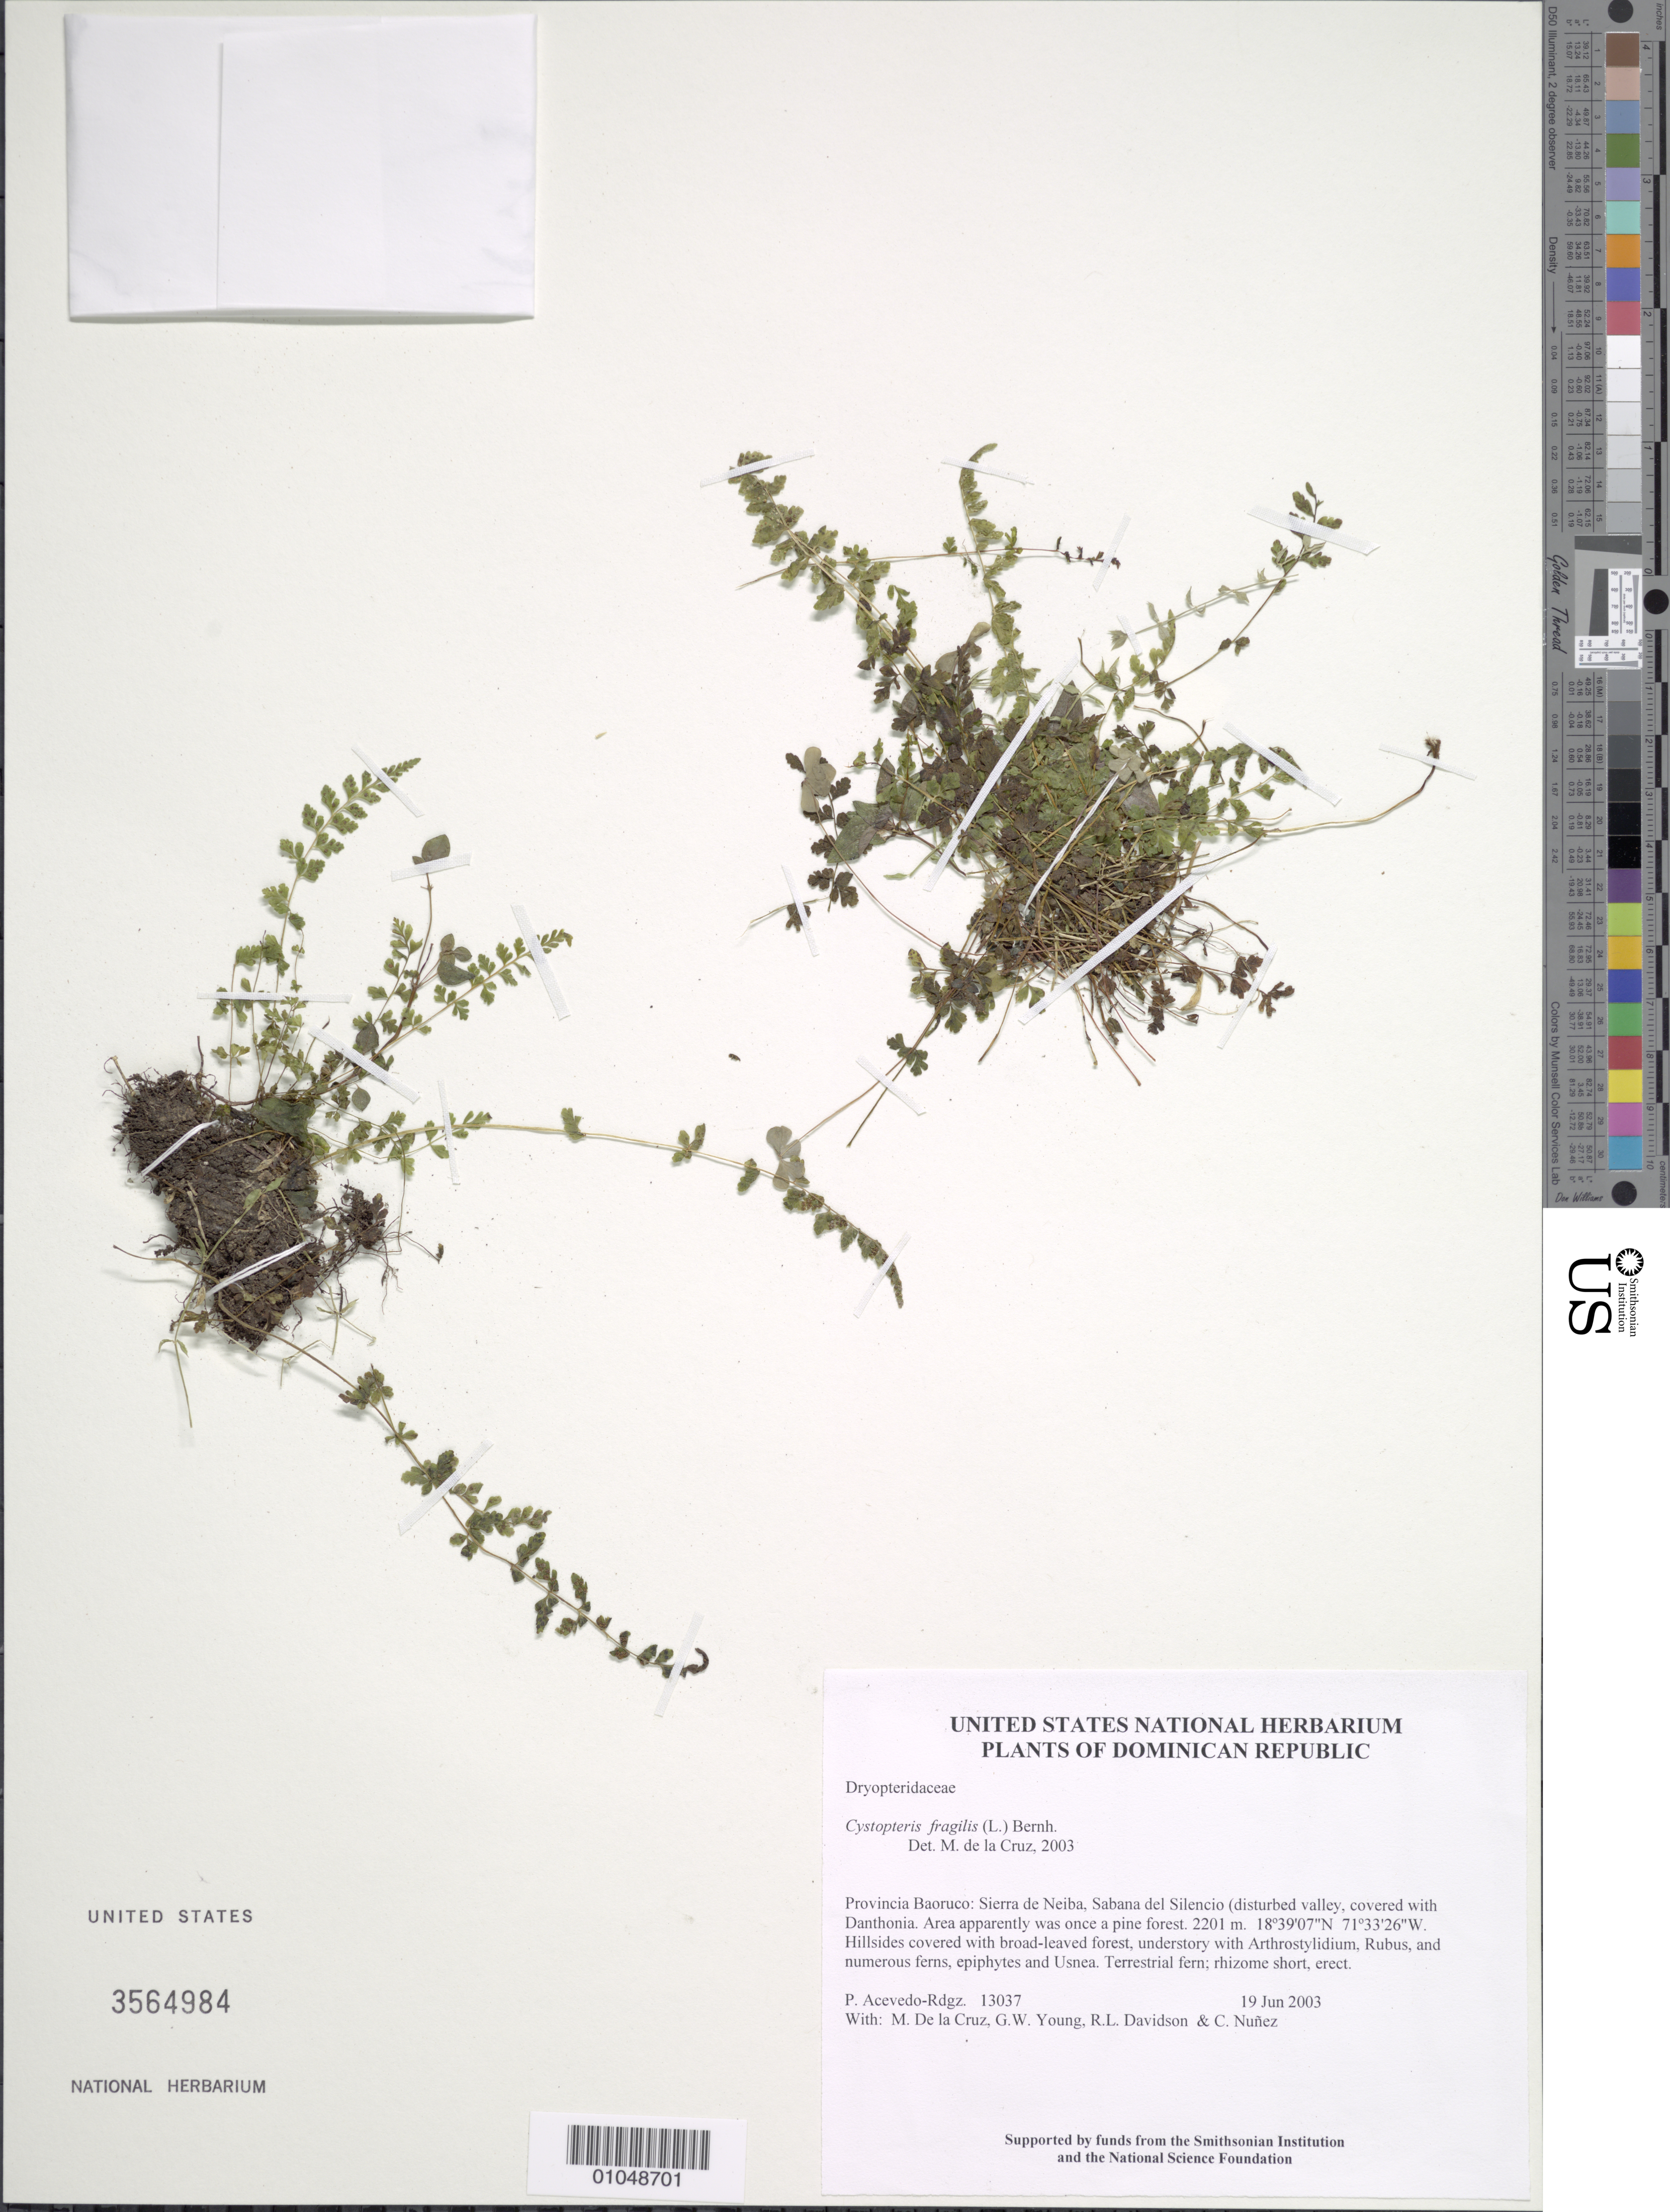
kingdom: Plantae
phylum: Tracheophyta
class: Polypodiopsida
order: Polypodiales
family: Cystopteridaceae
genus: Cystopteris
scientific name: Cystopteris diaphana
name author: (Bory) Blasdell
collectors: P. Acevedo-Rodr., M. de la Cruz, J. Rawlins, G. Young, R. Davidson & C. Nunez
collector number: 13037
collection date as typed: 19 Jun 2003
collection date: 2003-06-19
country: Dominican Republic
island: Hispaniola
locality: Provincia Baoruco: Sierra de Neiba, Sabana del Silencio (disturbed valley, covered with Danthonia. Area apparently was once a pine forest.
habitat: Hillsides covered with broad-leaved forest, understory with Arthrostylidium, Rubus, and numerous ferns, epiphytes and Usnea.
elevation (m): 2201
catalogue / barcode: US 3564984